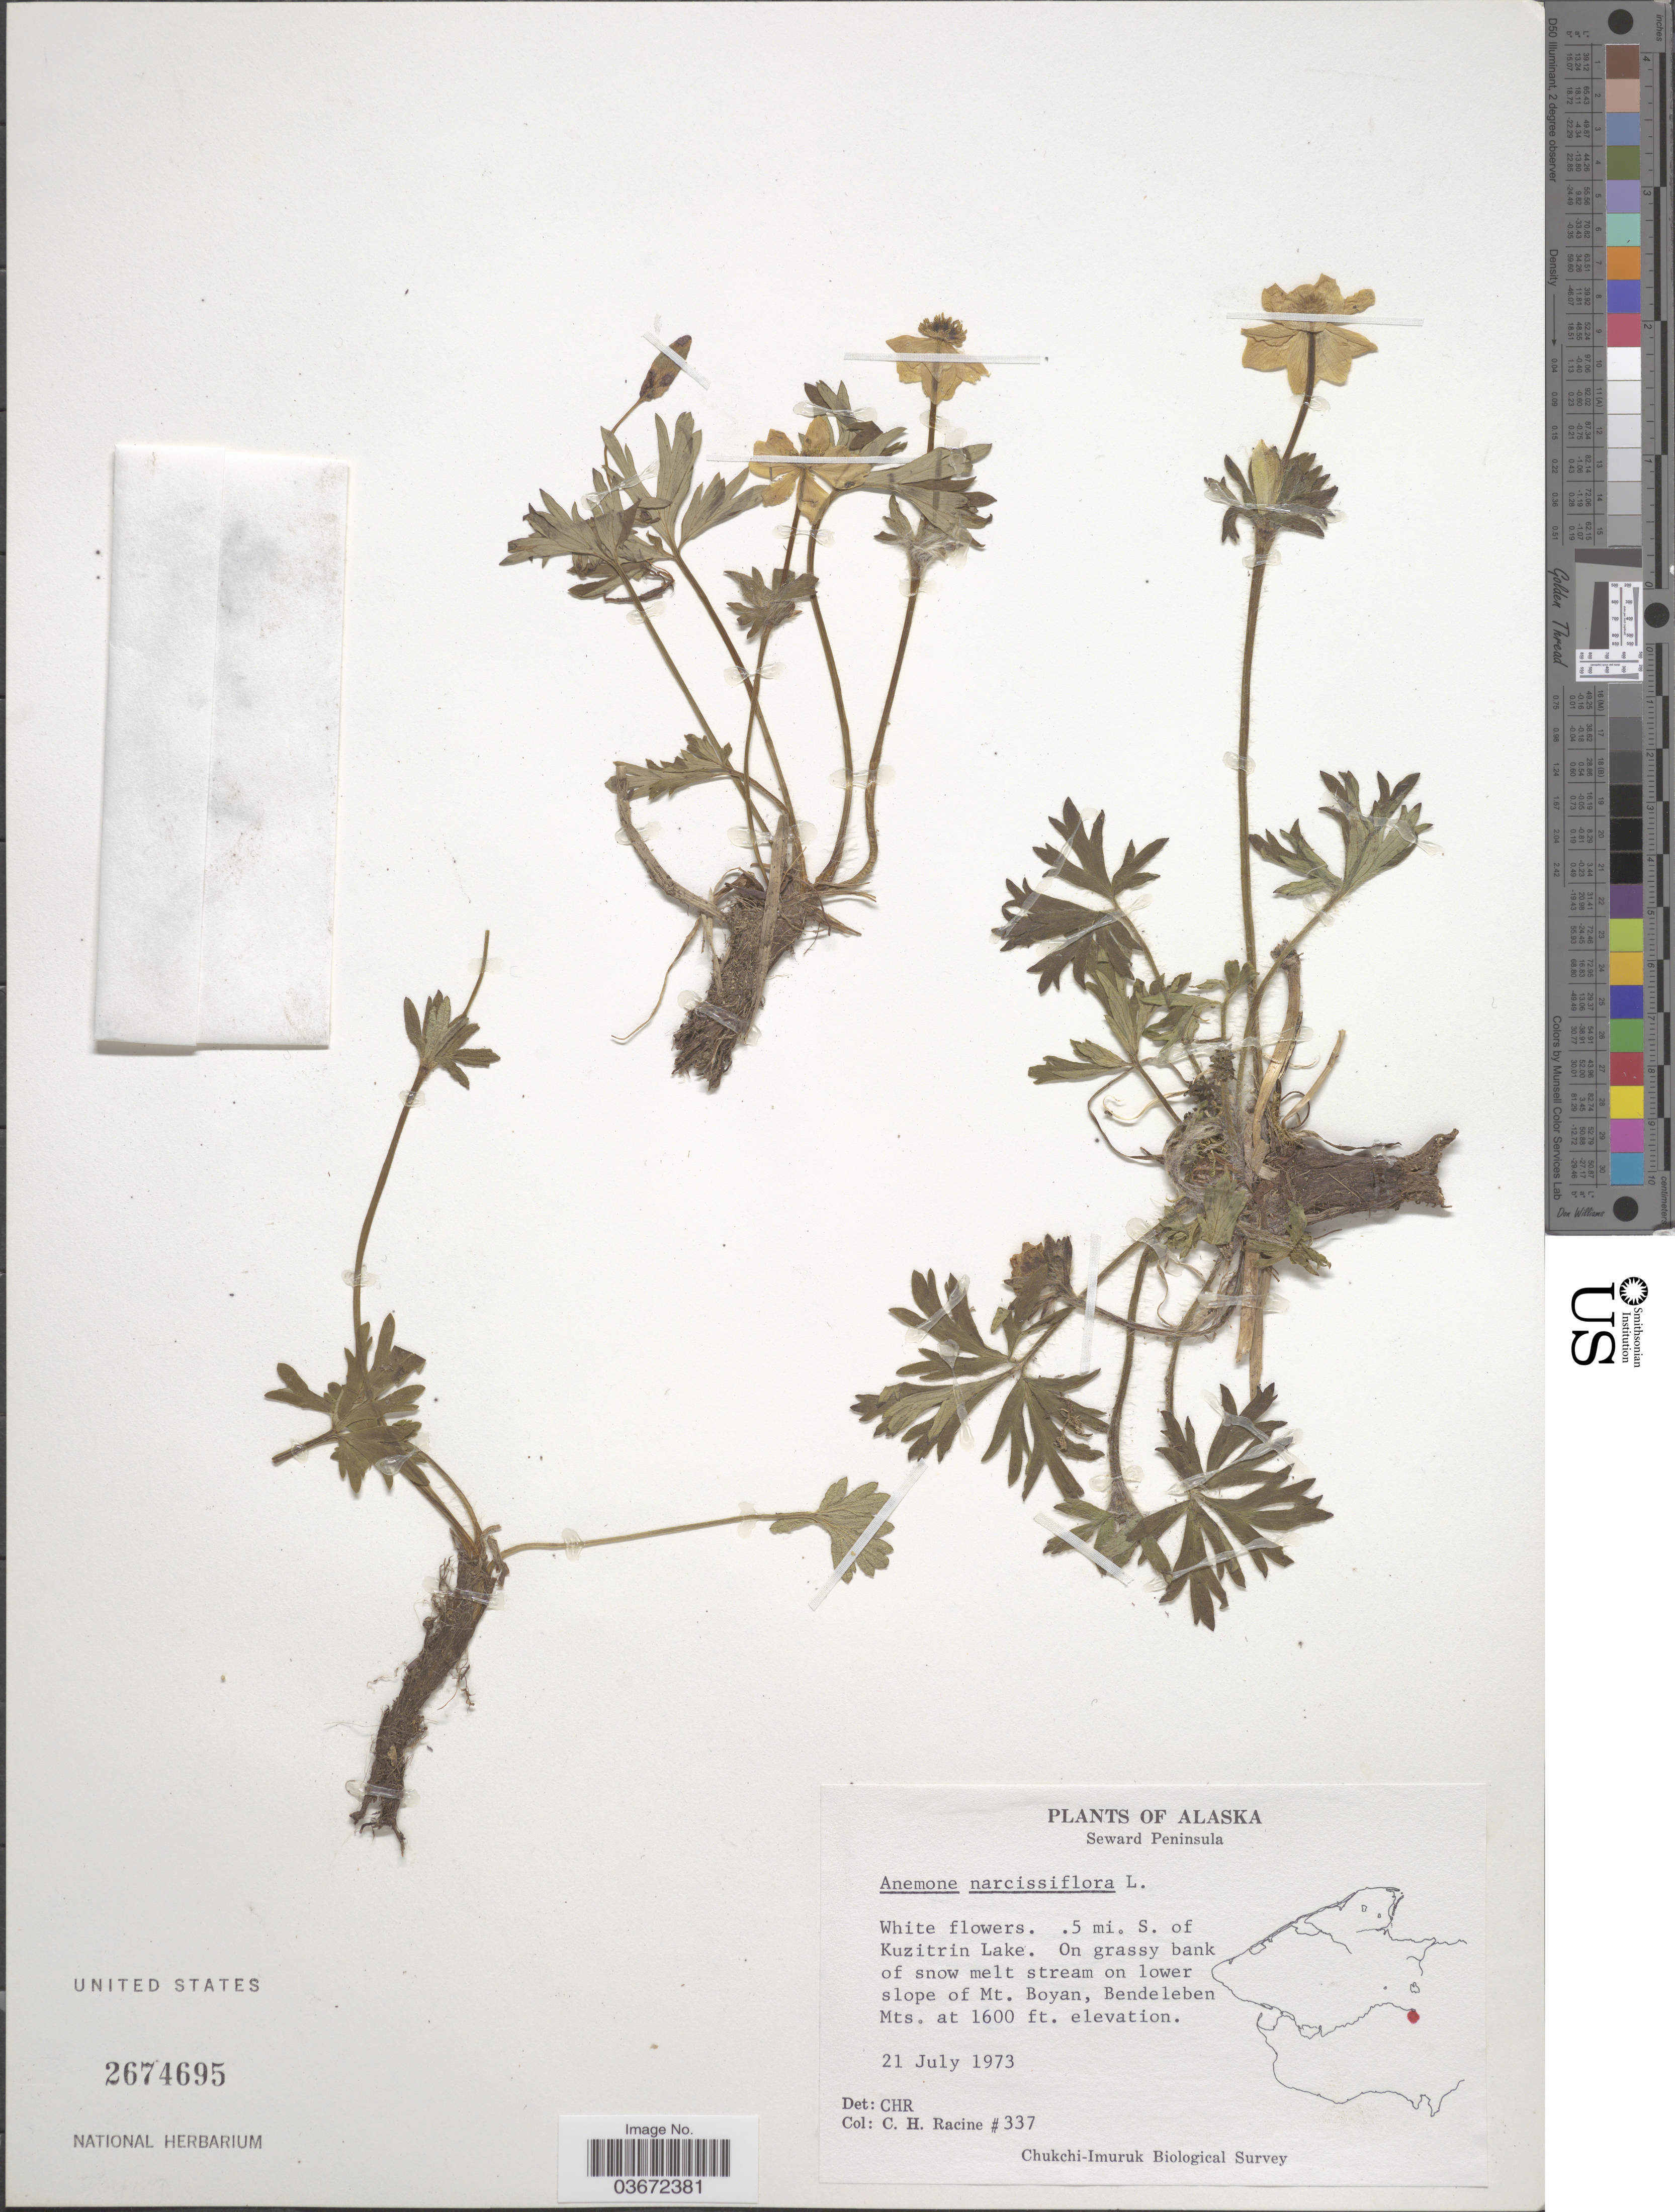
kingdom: Plantae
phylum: Tracheophyta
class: Magnoliopsida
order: Ranunculales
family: Ranunculaceae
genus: Anemone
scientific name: Anemone narcissiflora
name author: L.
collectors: C. Racine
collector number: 337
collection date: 1973-07-21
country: United States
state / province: Alaska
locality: Seward Peninsula. .5 mi. S. of Kuzitrin Lake. On grassy bank of snow melt stream on lower slope of Mt. Boyan, Bendeleben Mts.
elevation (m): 488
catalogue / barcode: US 2674695